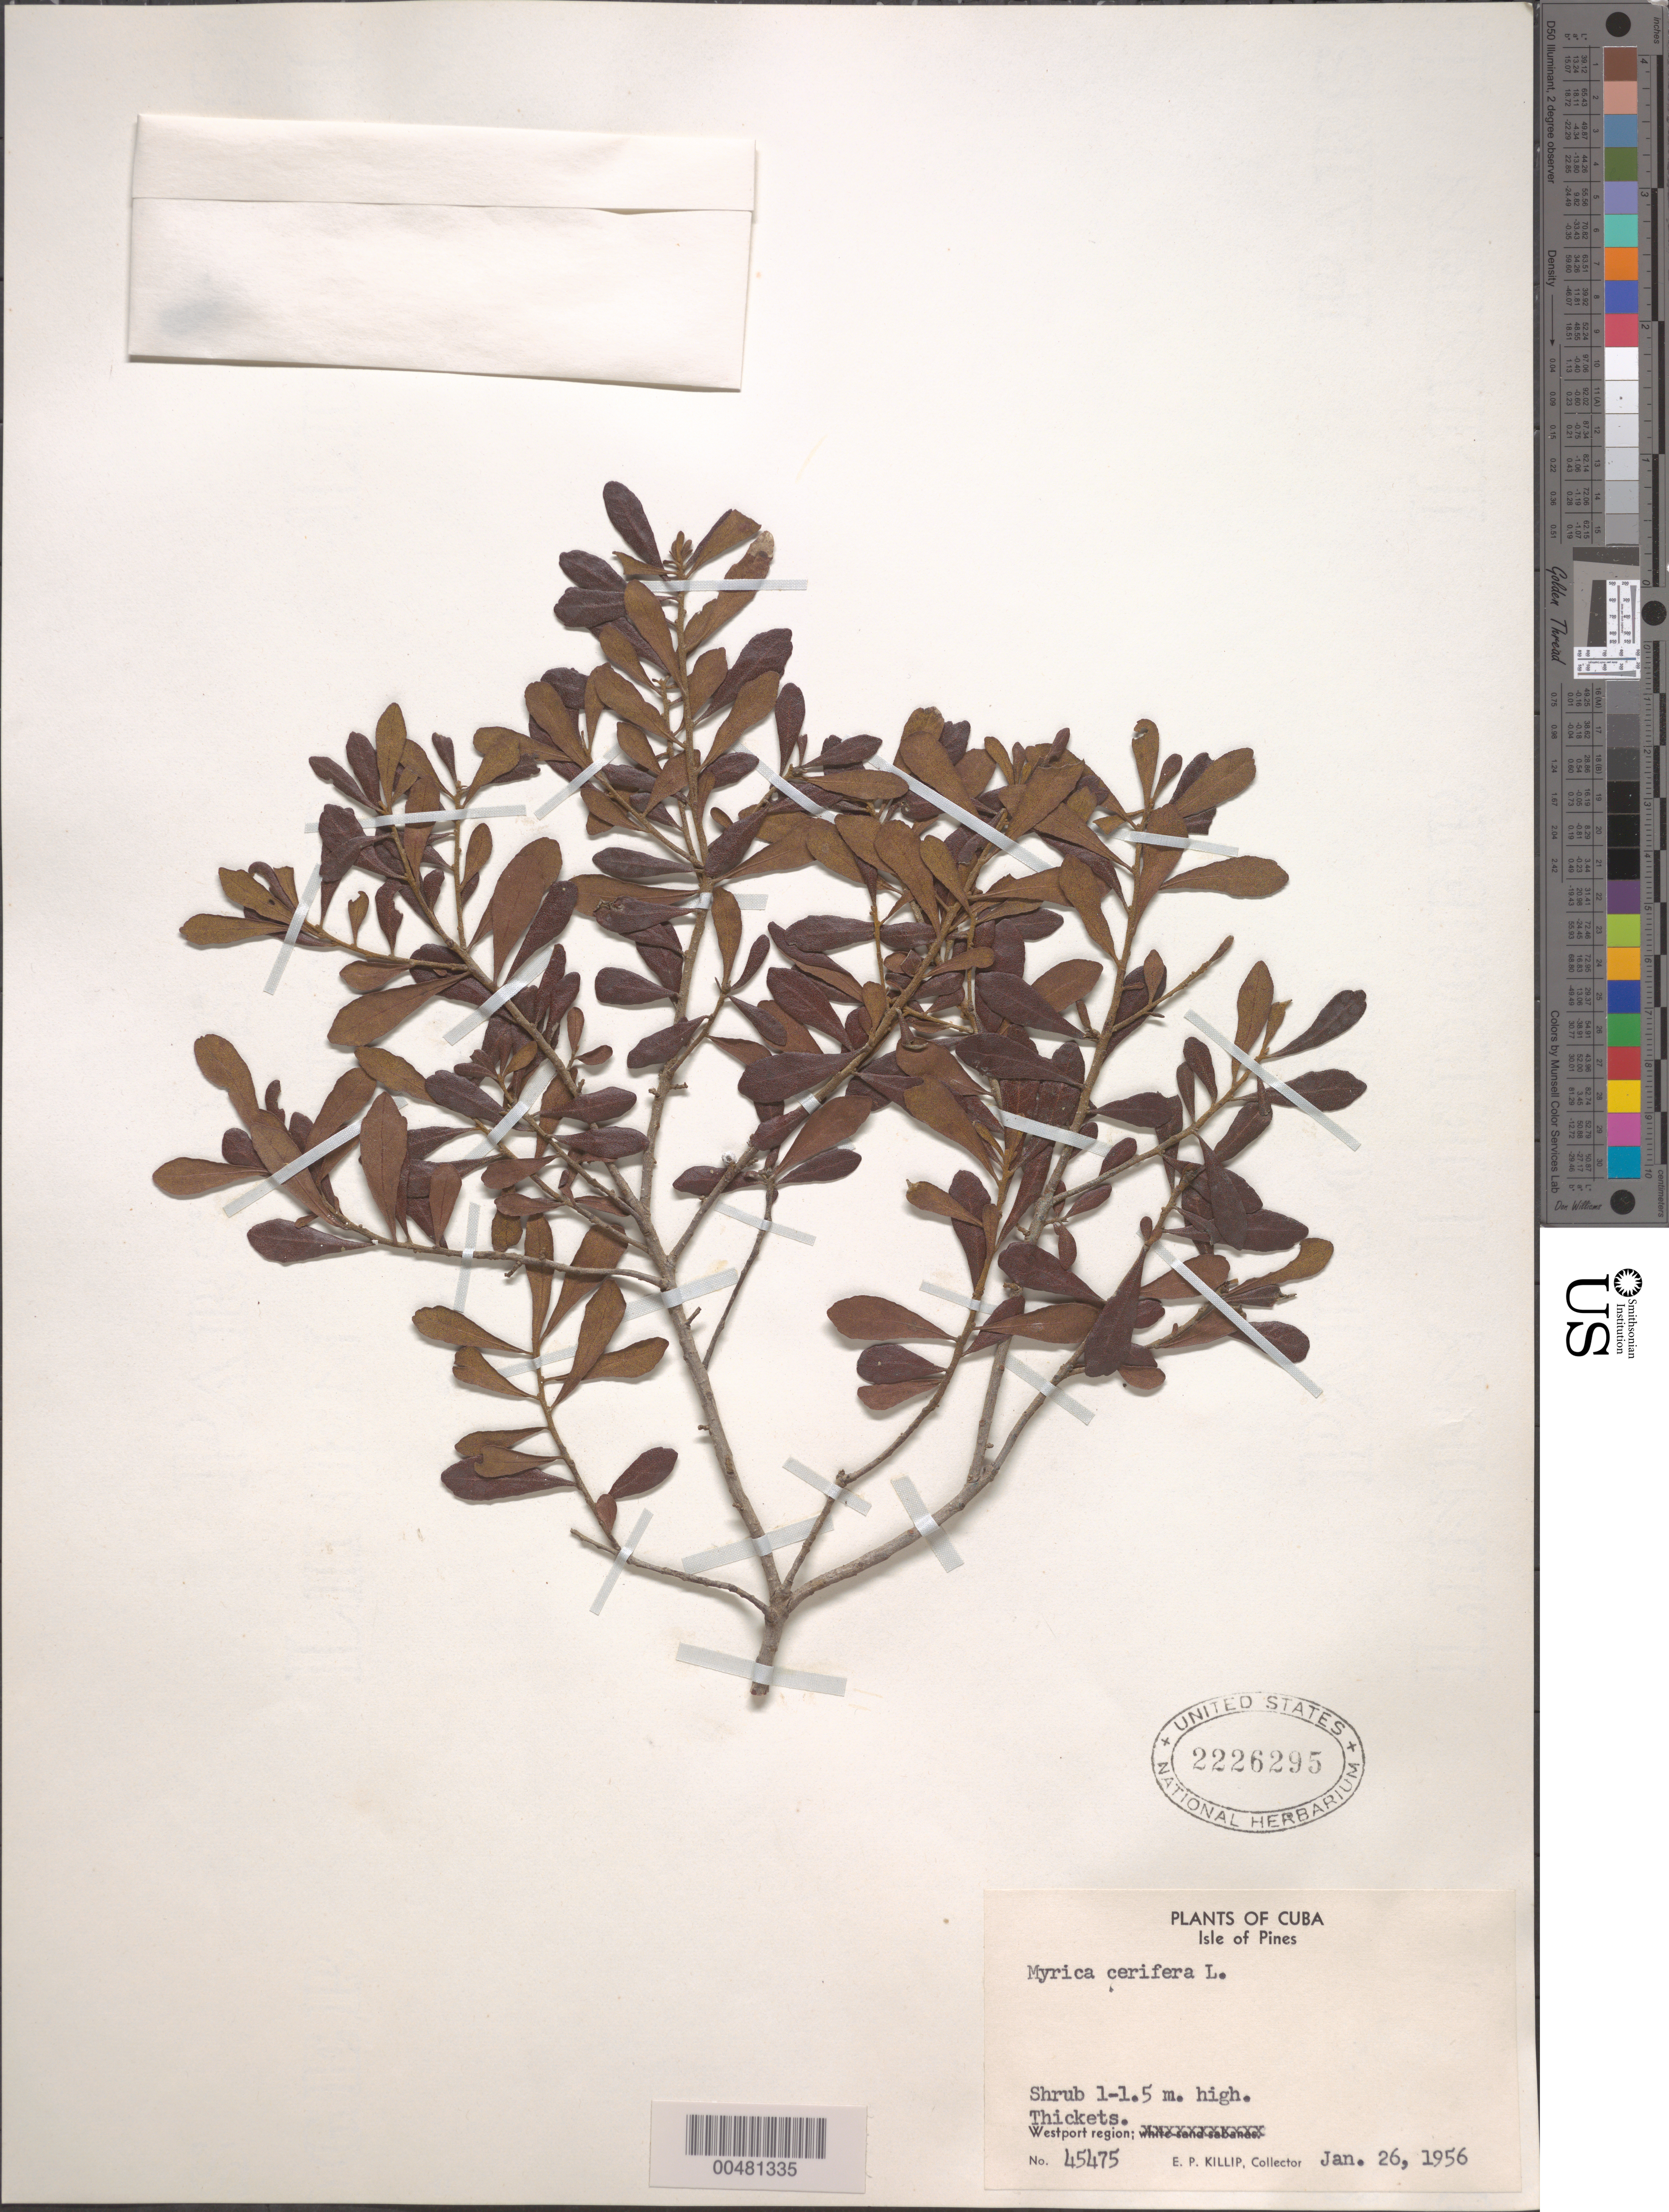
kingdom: Plantae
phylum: Tracheophyta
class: Magnoliopsida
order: Fagales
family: Myricaceae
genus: Morella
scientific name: Morella cerifera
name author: (L.) Small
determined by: Strong, M. T., (US), Smithsonian Institution - National Museum of Natural History (UNITED STATES)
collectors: E. P. Killip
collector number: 45475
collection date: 1956-01-26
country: Cuba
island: Isla de la Juventud (Isle of Pines)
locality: Westport region.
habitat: Thickets.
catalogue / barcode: US 2226295